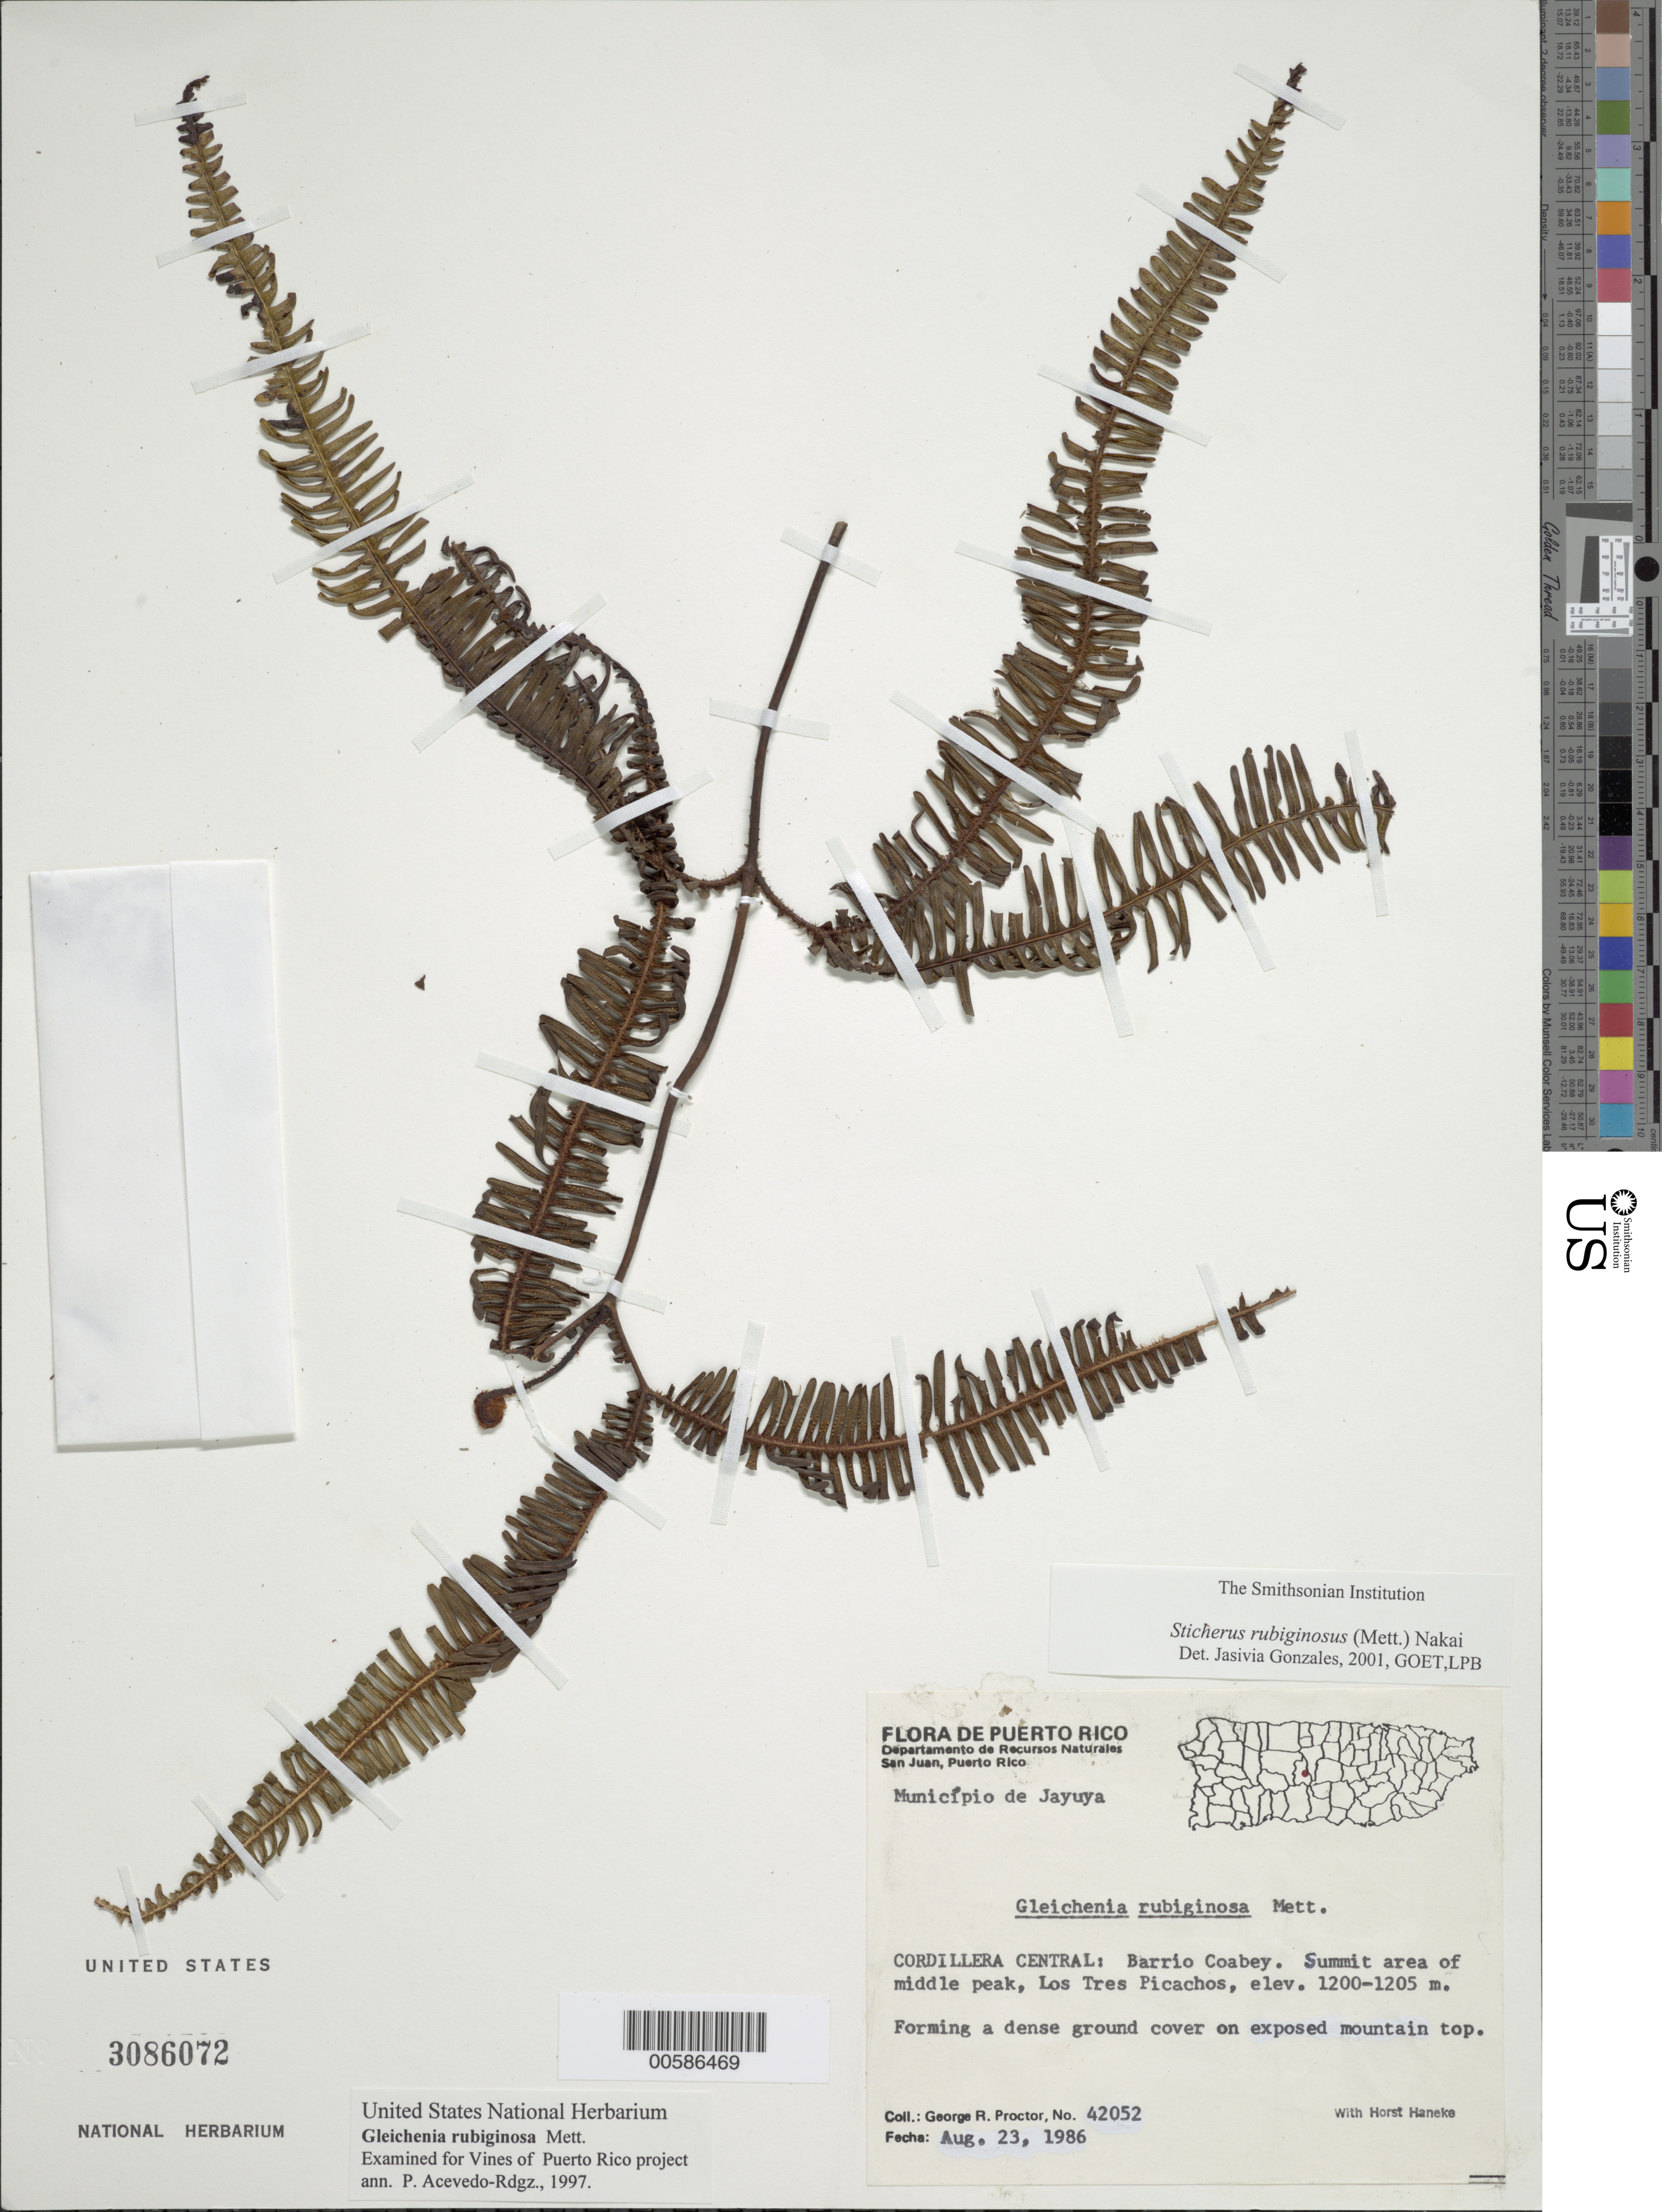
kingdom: Plantae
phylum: Tracheophyta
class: Polypodiopsida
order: Gleicheniales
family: Gleicheniaceae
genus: Sticherus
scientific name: Sticherus rubiginosus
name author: (Mett.) Nakai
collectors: G. R. Proctor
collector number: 42052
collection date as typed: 23 Aug 1986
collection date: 1986-08-23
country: Puerto Rico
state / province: Jayuya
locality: CordilleraCentral, barrio Coabey. Summit area of middle peak, Los Tres Picachos. Forming a dense ground cover on exposed mountain top.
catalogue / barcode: US 3086072